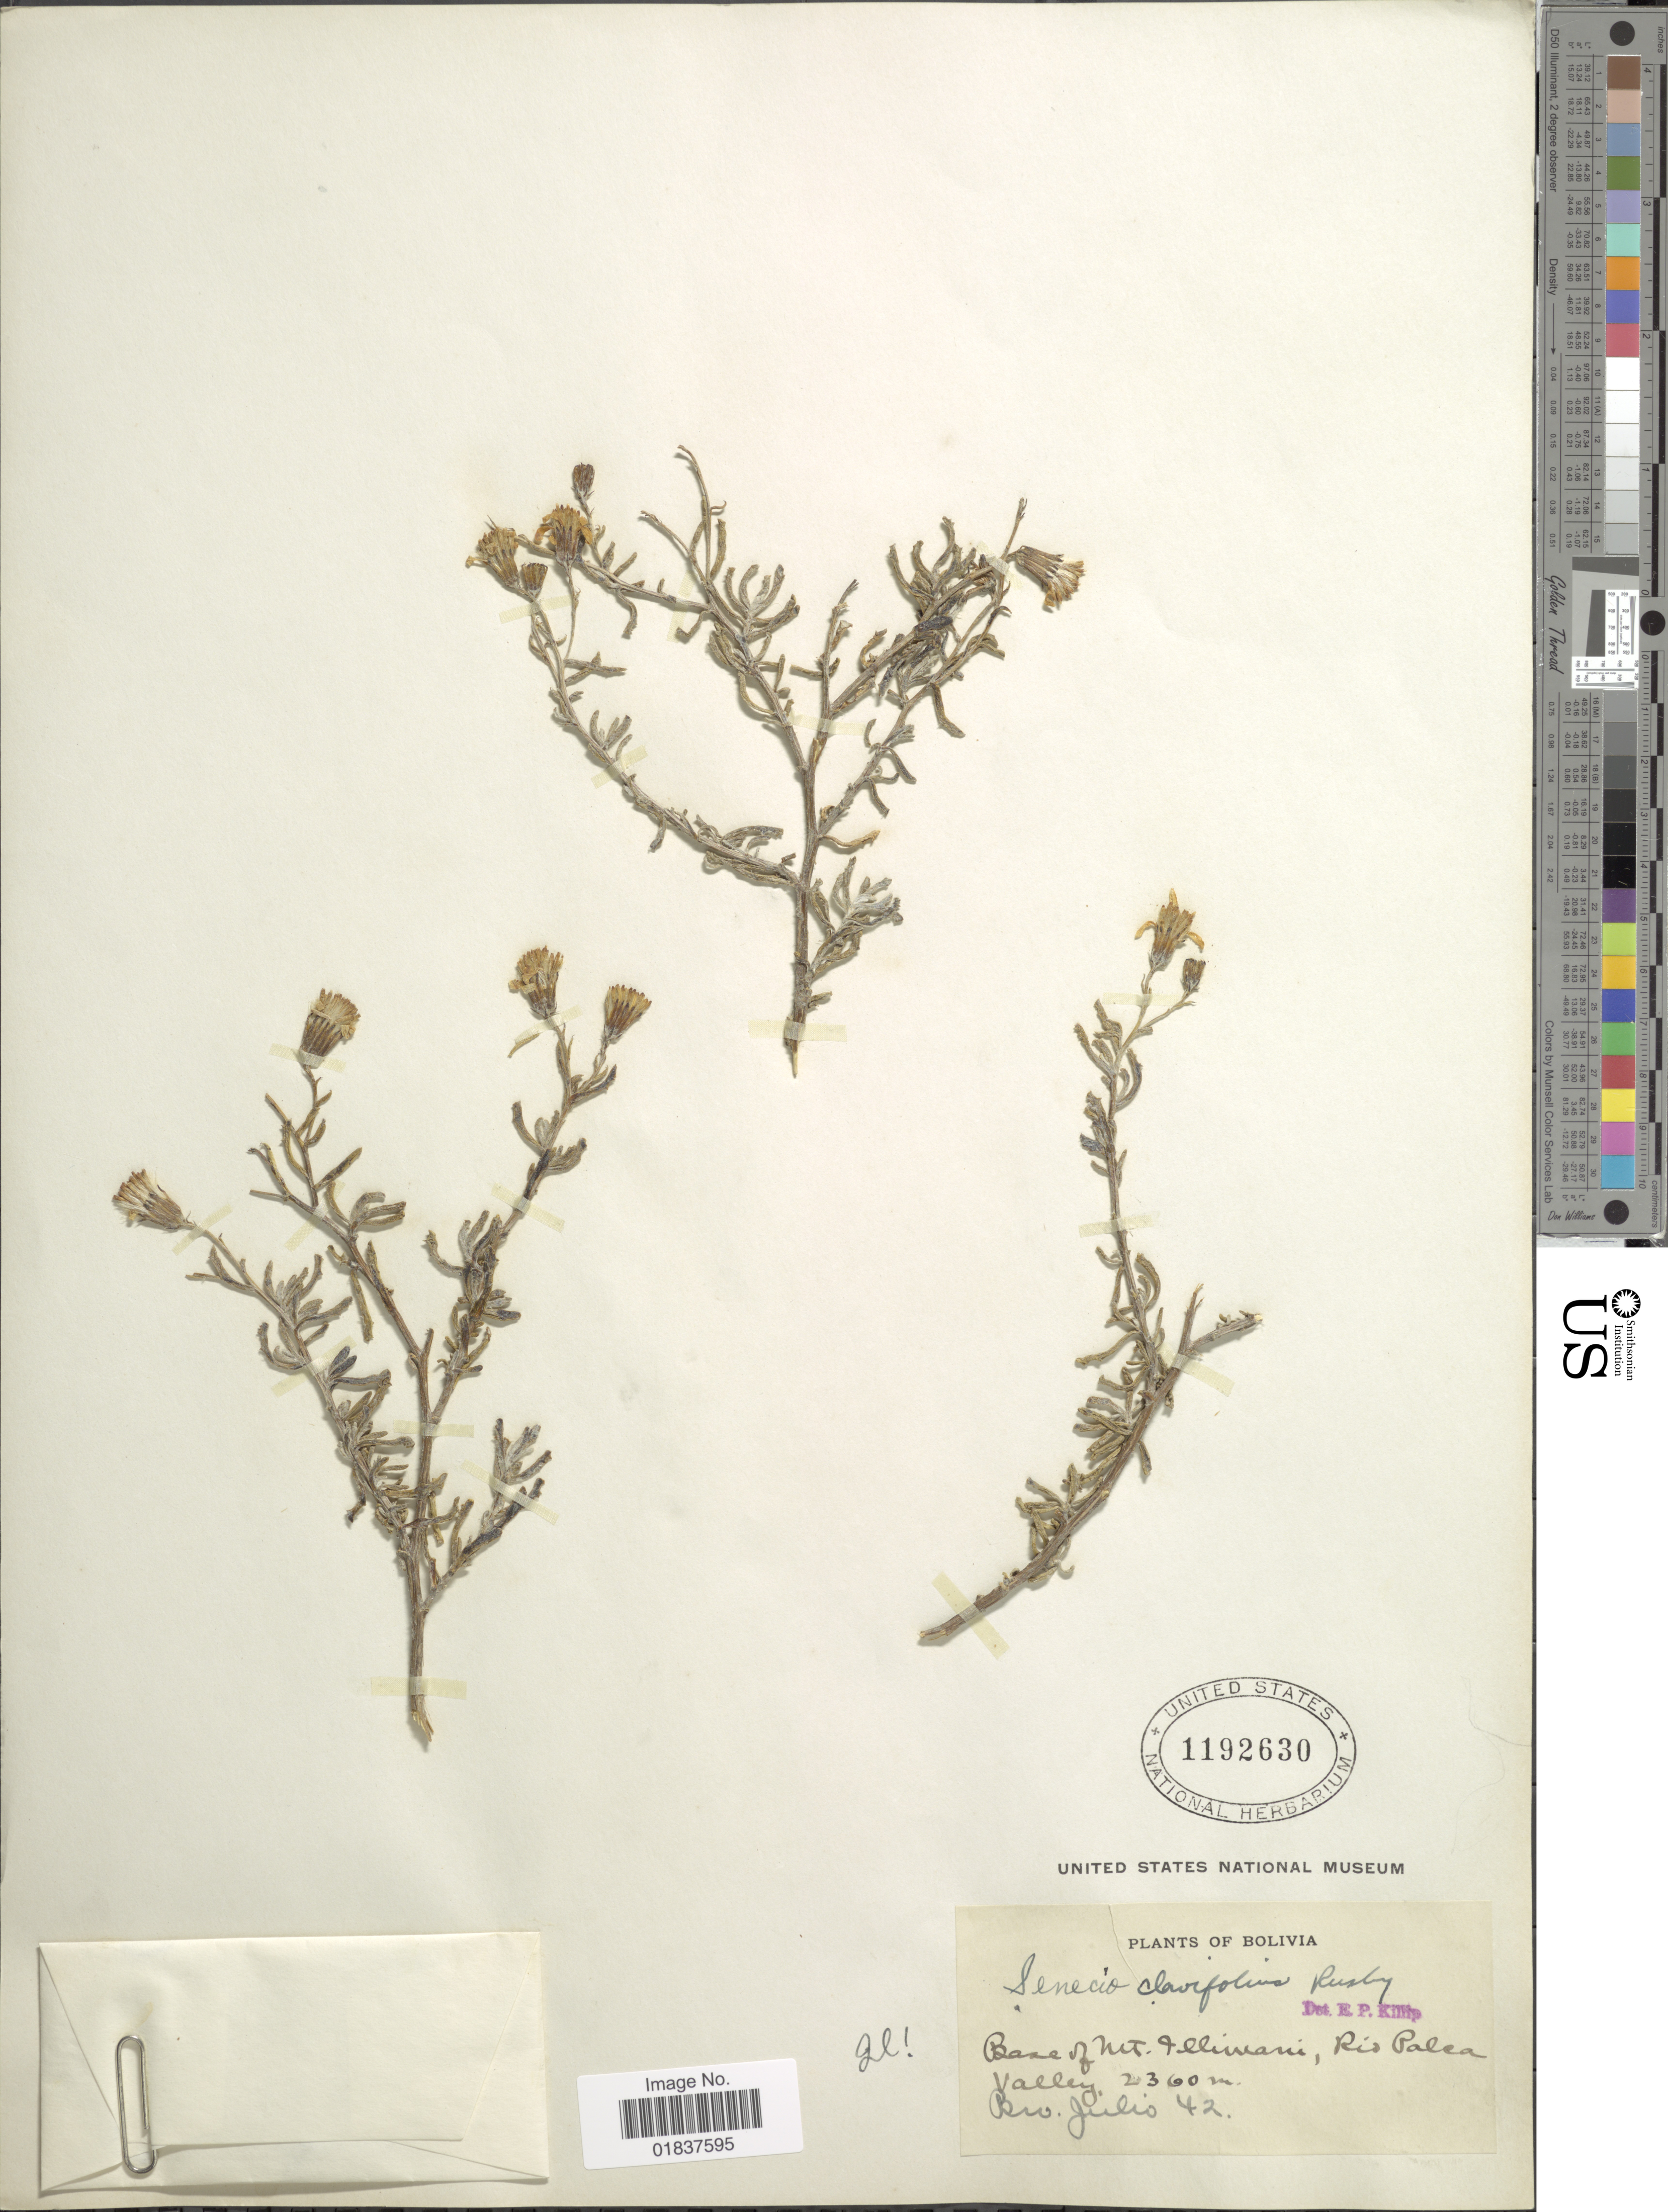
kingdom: Plantae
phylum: Tracheophyta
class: Magnoliopsida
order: Asterales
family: Asteraceae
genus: Senecio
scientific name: Senecio potosianus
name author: Klatt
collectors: Bro. Julio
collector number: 42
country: Bolivia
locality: Base of Mt. Illimani, Rio Palca Valley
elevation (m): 2300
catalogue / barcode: US 1192630